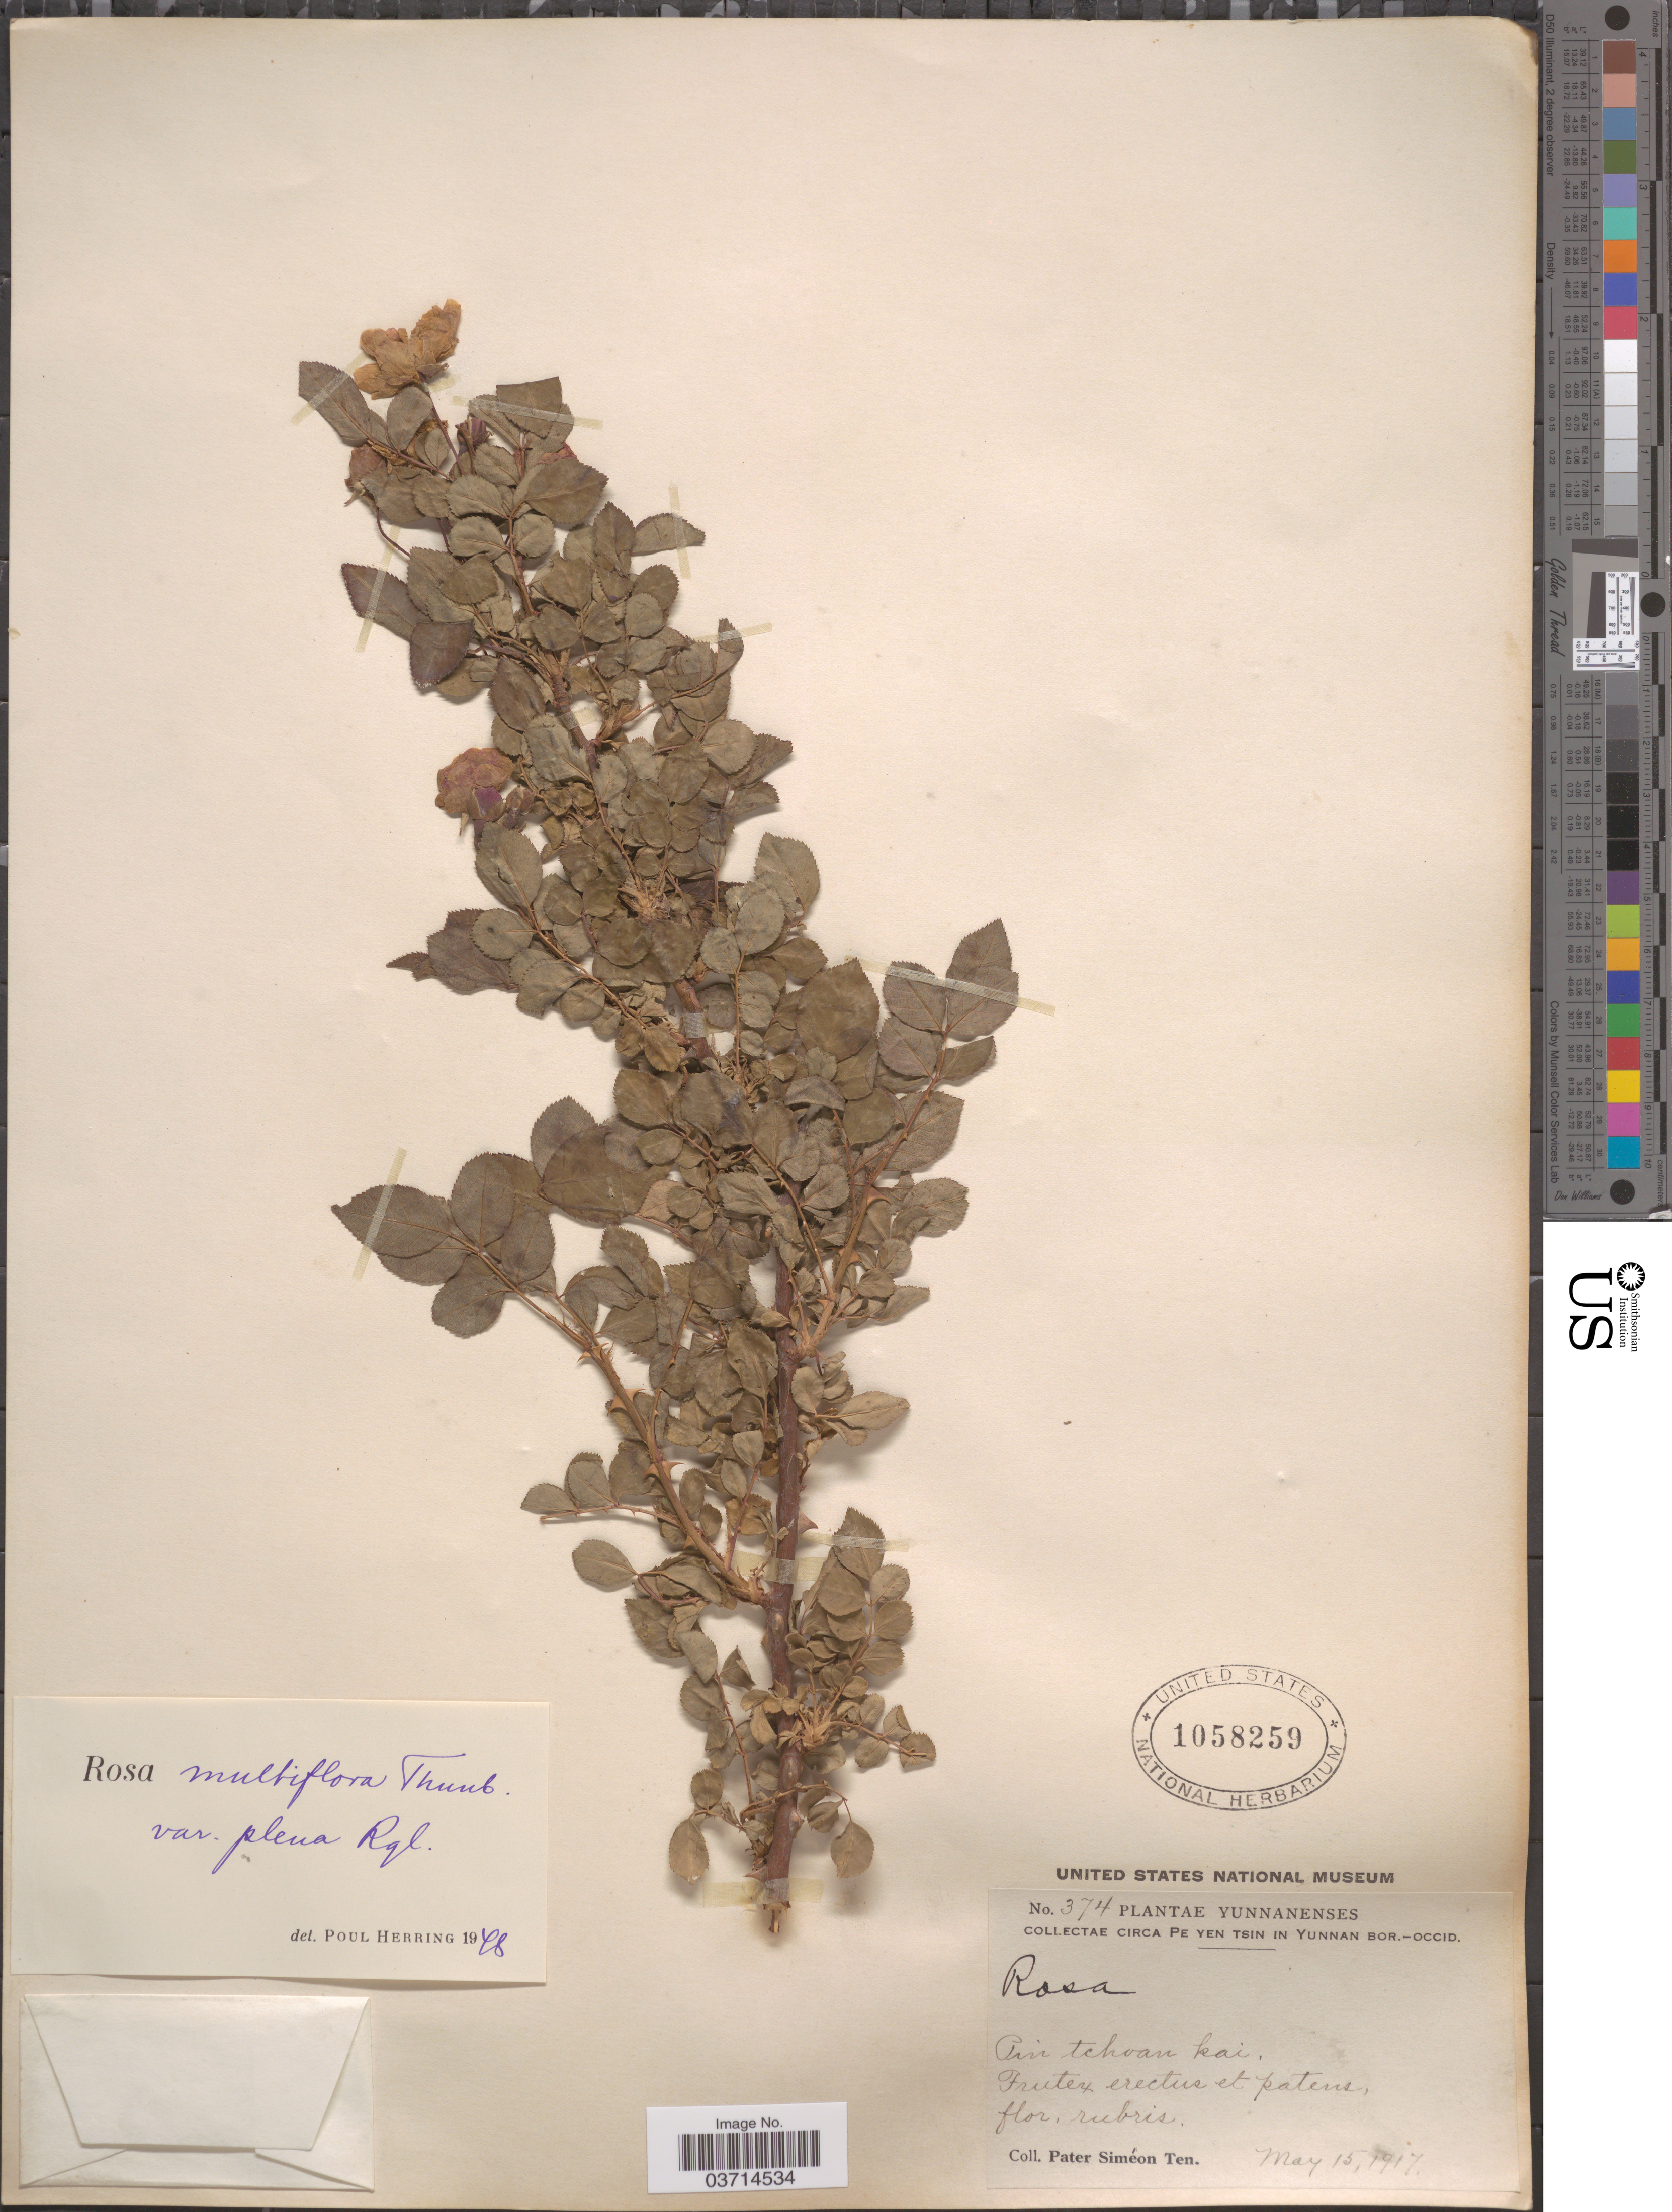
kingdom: Plantae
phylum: Tracheophyta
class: Magnoliopsida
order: Rosales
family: Rosaceae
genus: Rosa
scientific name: Rosa multiflora var. plena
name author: Regel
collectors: P. S. Ten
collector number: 374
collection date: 1917-05-15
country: China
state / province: Yunnan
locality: Circa Pe Yen Tsin in Yunnan Bor.-Occid. Pin tchuan kai.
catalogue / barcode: US 1058259